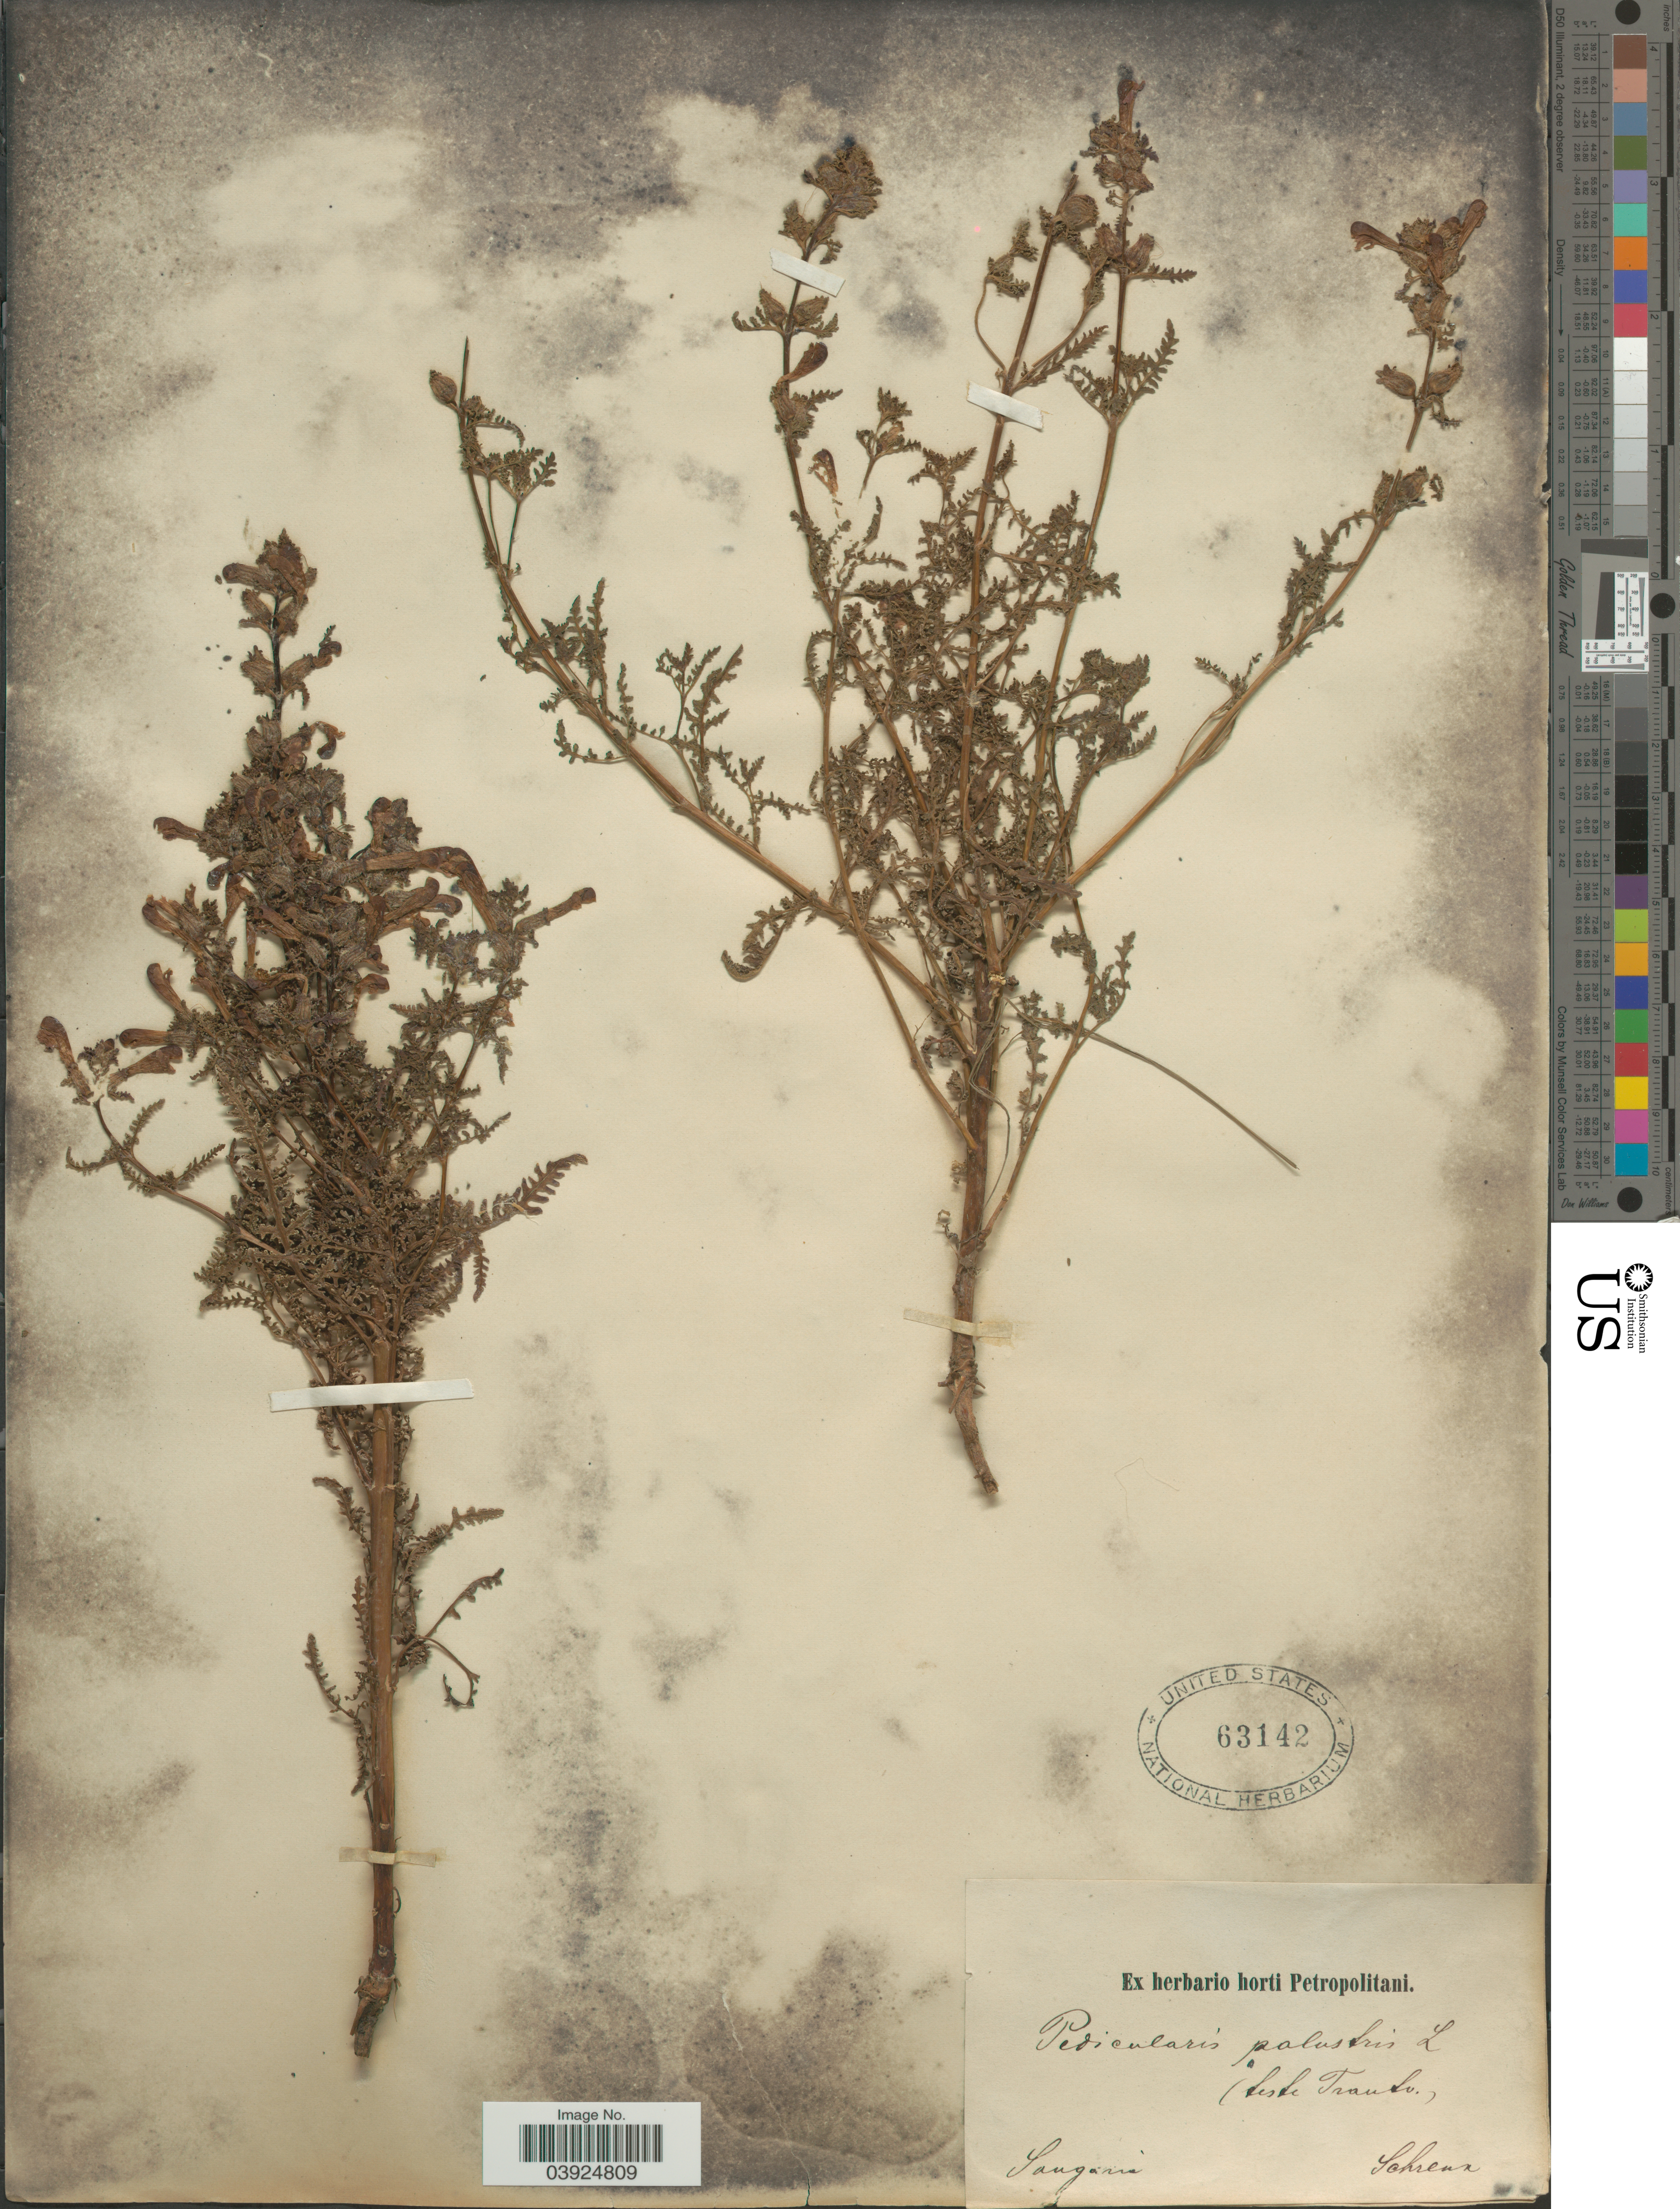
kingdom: Plantae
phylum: Tracheophyta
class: Magnoliopsida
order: Lamiales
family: Orobanchaceae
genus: Pedicularis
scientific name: Pedicularis palustris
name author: L.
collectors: A.G. Schrenk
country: China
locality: Songoria.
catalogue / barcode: US 63142